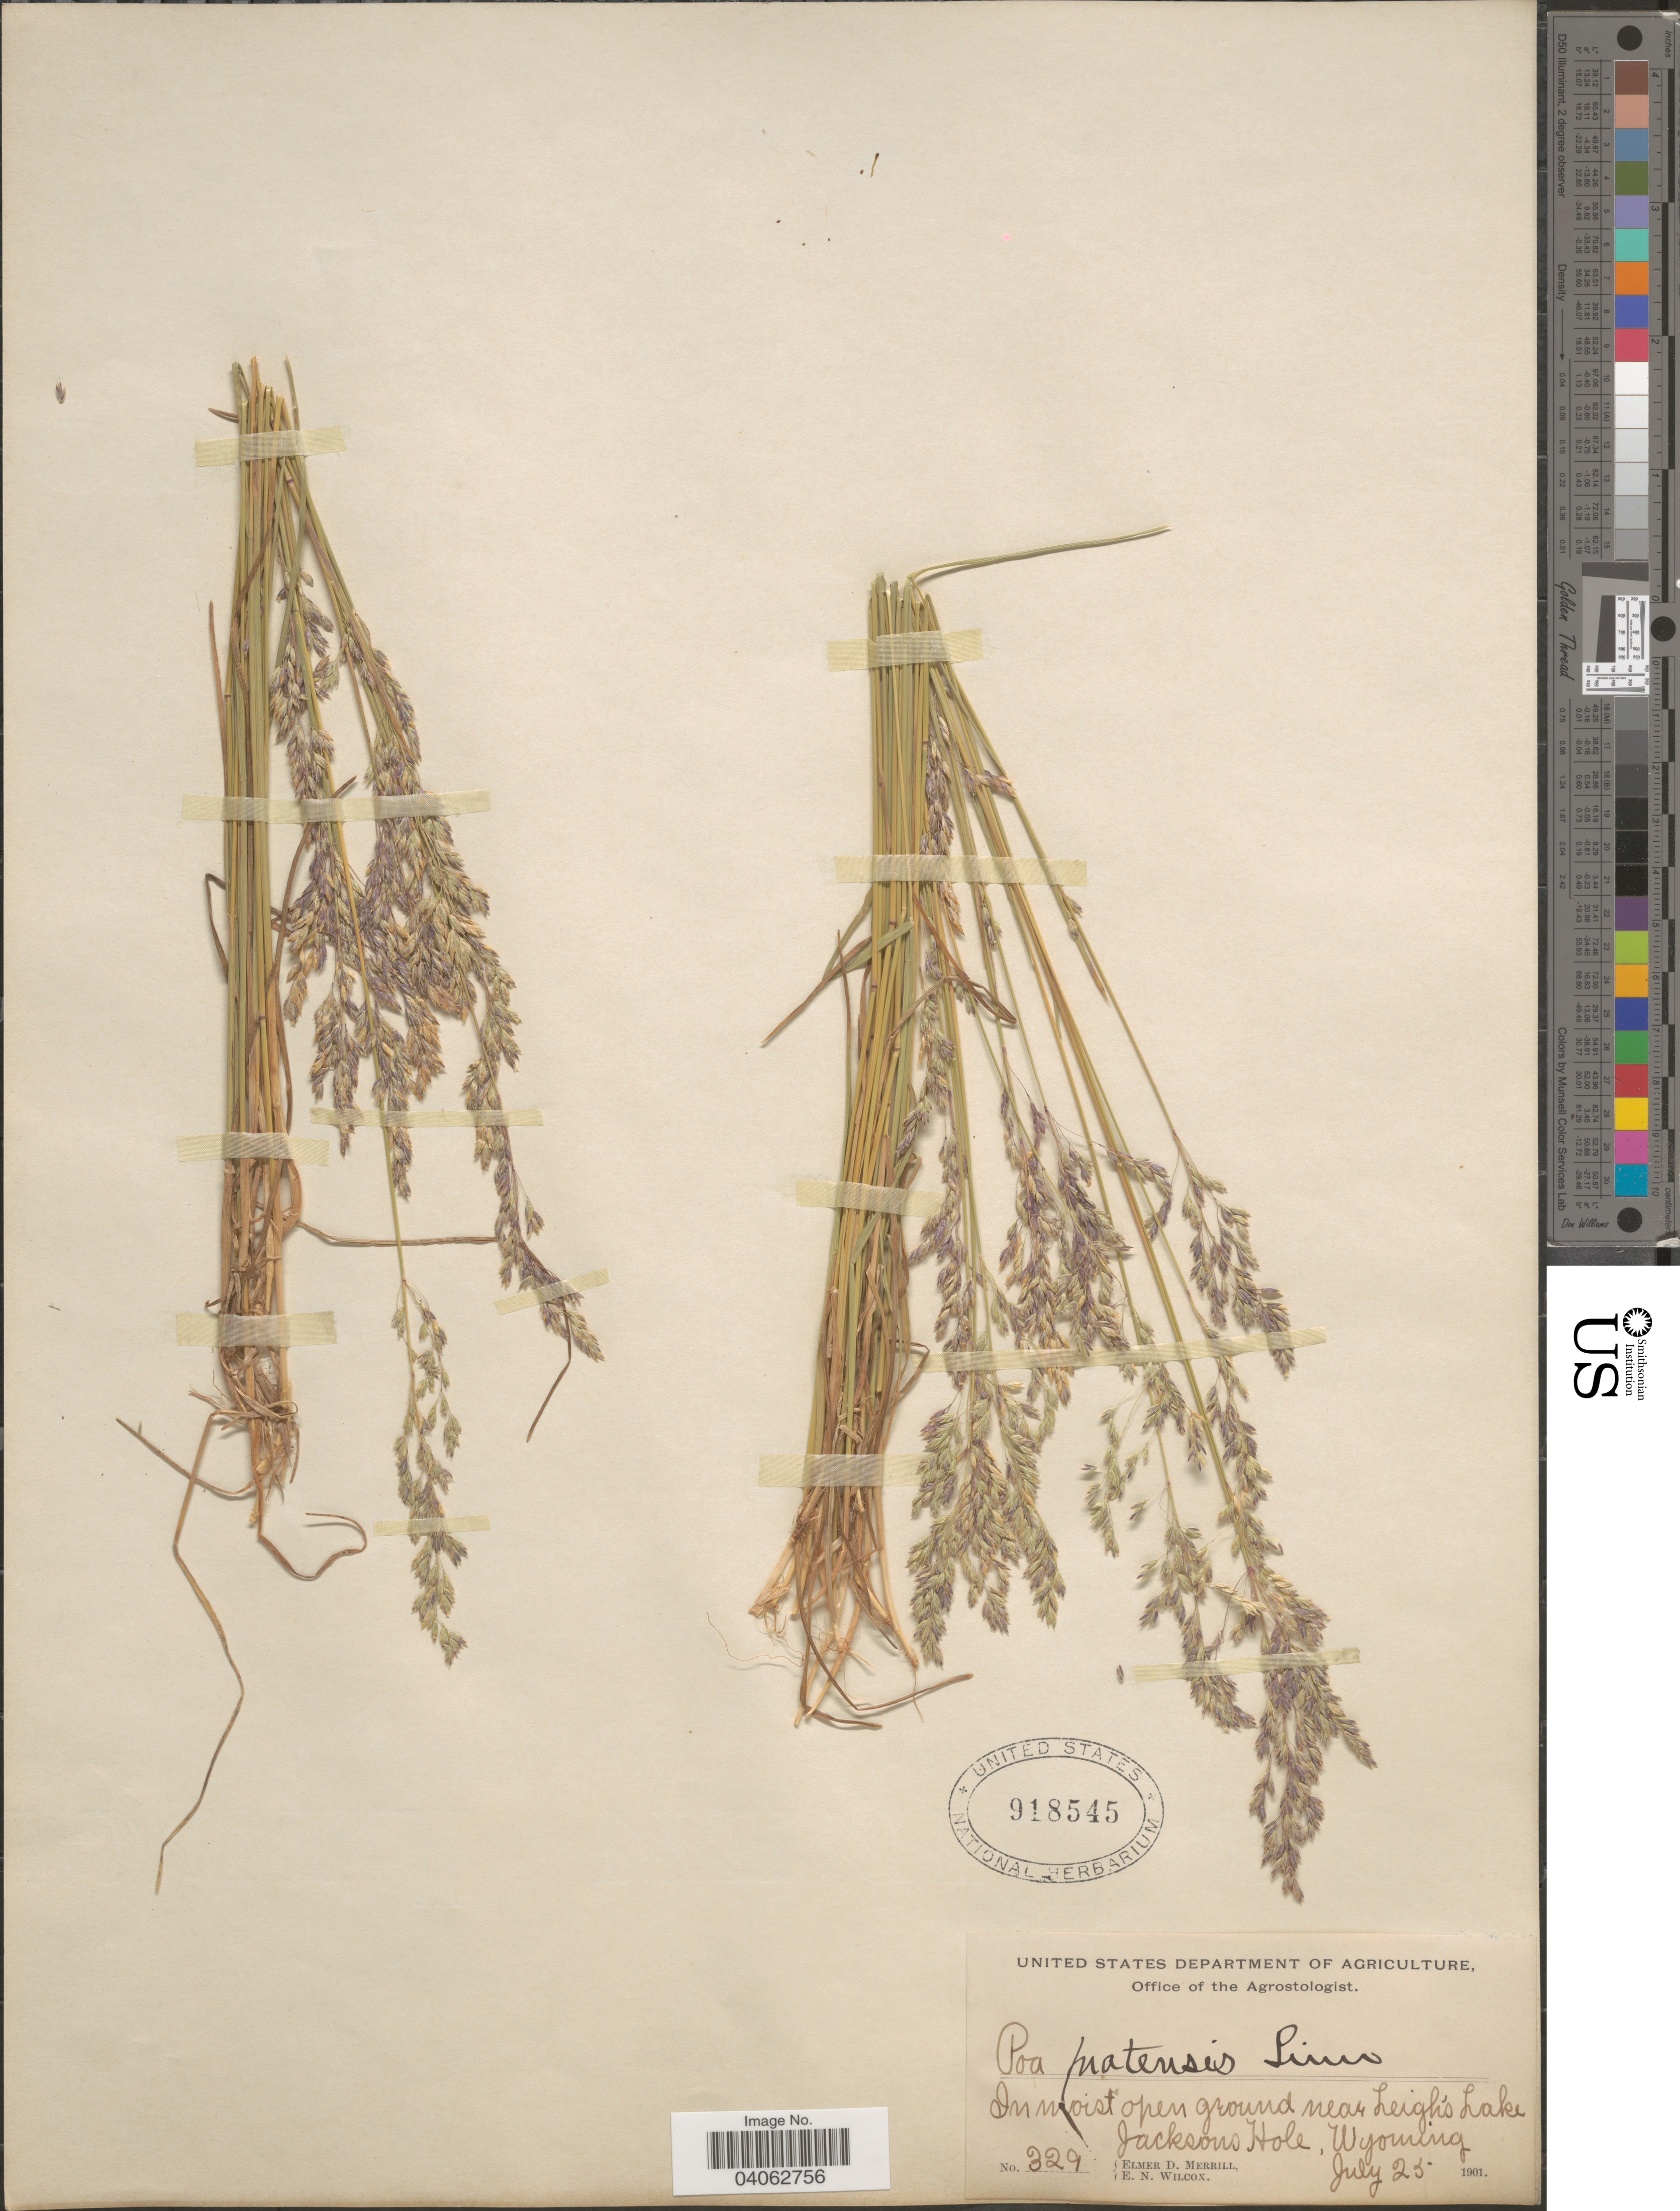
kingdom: Plantae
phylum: Tracheophyta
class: Liliopsida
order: Poales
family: Poaceae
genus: Poa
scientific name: Poa pratensis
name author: L.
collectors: E. D. Merrill & E. Wilcox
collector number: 329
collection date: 1901-07-25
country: United States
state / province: Wyoming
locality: In moist open ground near Leigh's Lake. Jacksons Hole.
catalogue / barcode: US 918545